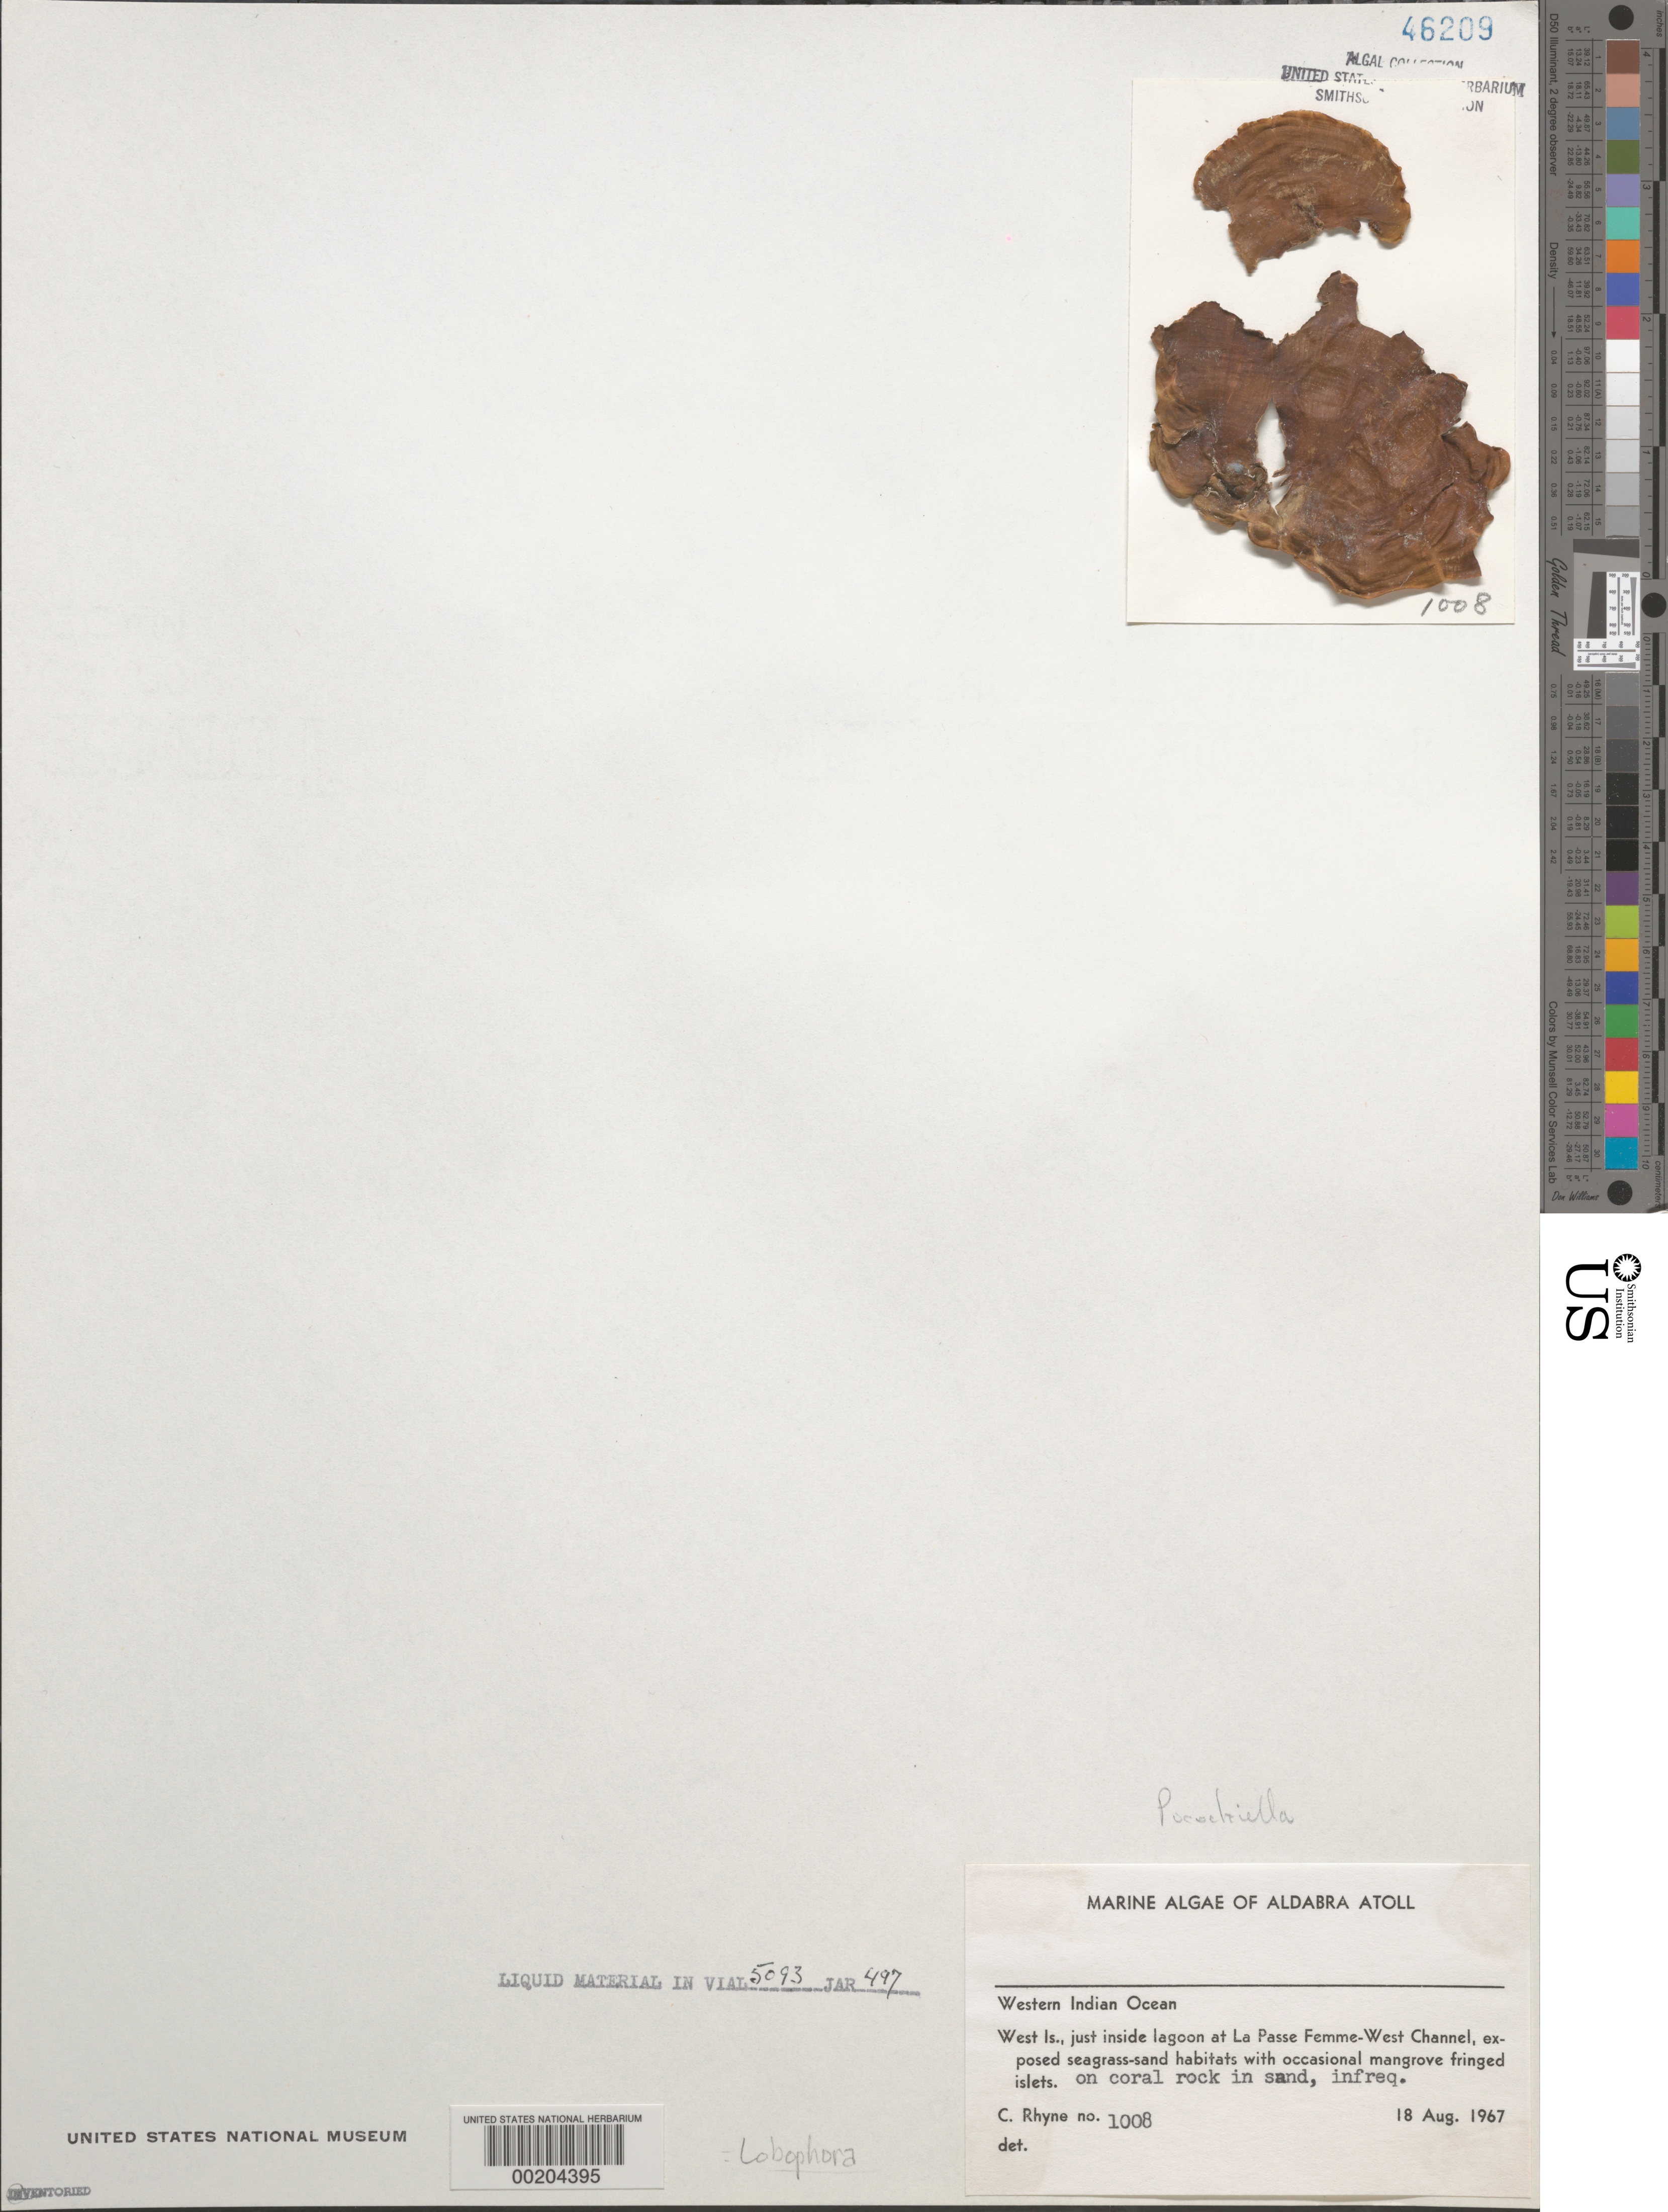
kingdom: Chromista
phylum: Ochrophyta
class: Phaeophyceae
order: Dictyotales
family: Dictyotaceae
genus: Lobophora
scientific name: Lobophora sp.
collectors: C. Rhyne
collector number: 1008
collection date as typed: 18 Aug 1967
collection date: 1967-08-18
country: Seychelles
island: Aldabra Atoll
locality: West Islet, La Passe Femme-West Channel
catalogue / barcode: US 46209